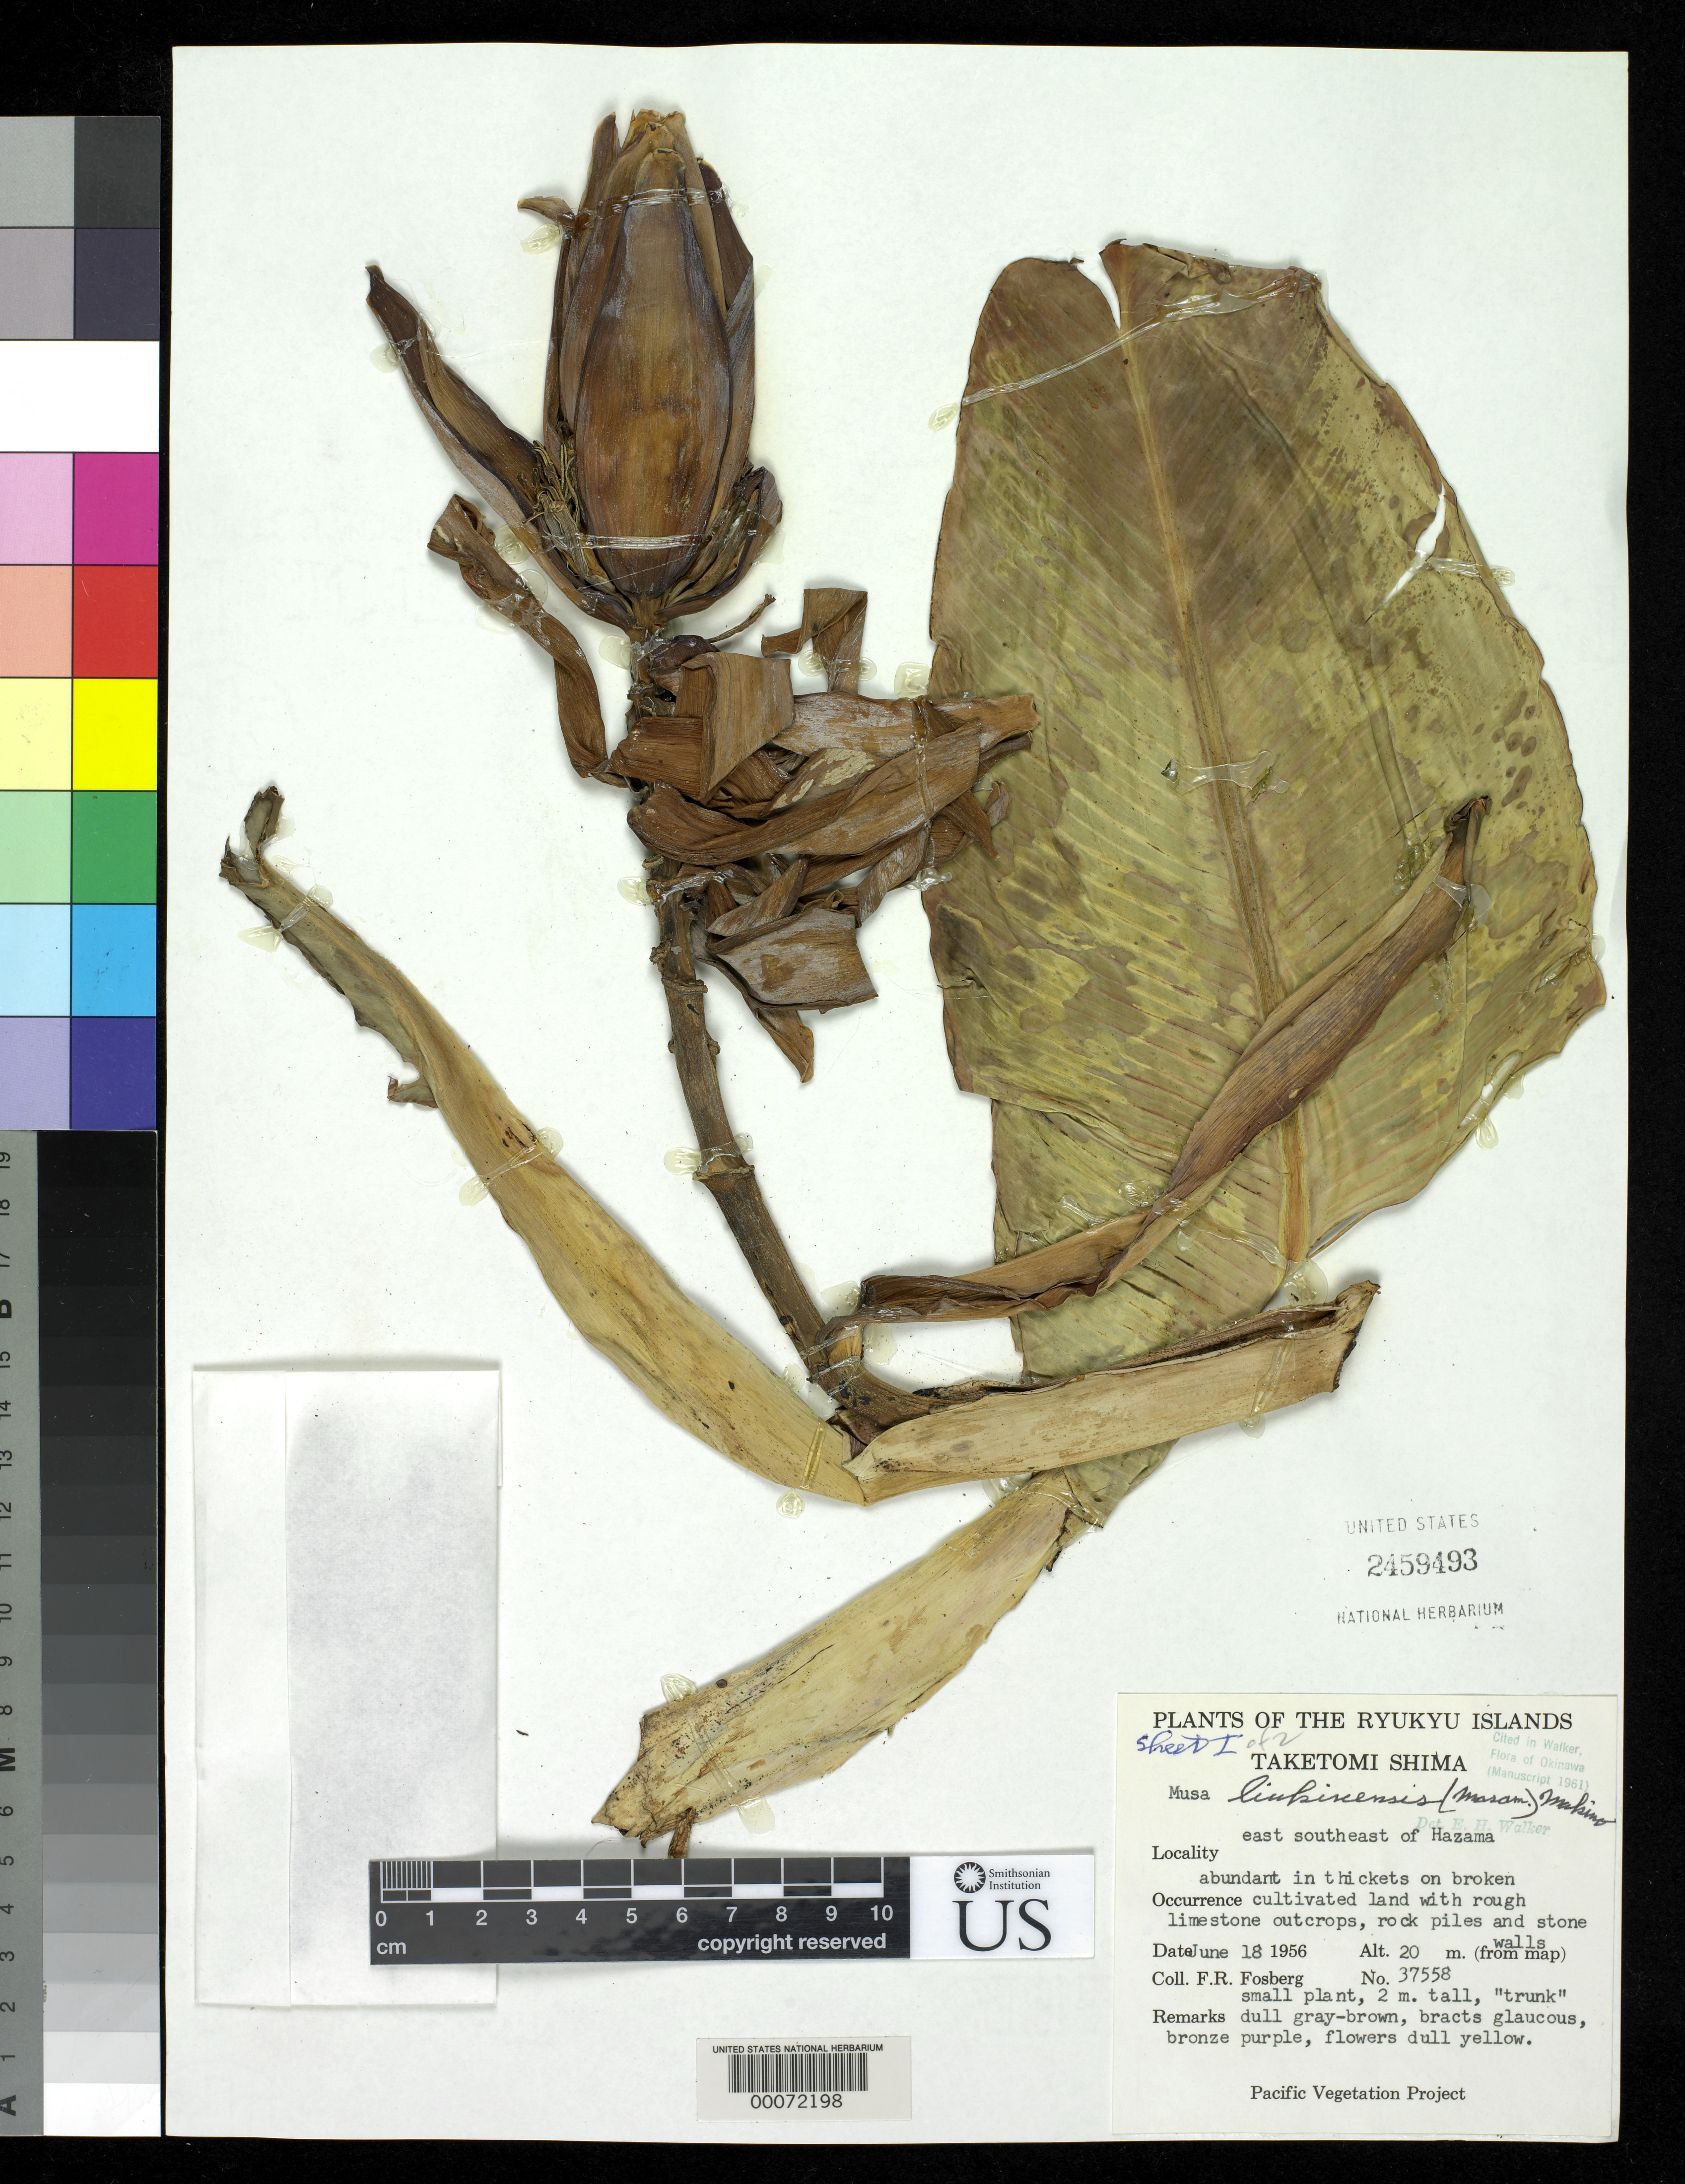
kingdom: Plantae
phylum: Tracheophyta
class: Liliopsida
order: Zingiberales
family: Musaceae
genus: Musa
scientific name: Musa liukiuensis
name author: (Matsum.) Makino ex Kuroiwa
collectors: F. R. Fosberg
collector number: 37558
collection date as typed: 18 Jun 1956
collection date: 1956-06-18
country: Japan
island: Taketomi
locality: Taketomi Shima, ESE of Hazama.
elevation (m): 20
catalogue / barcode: US 2459493